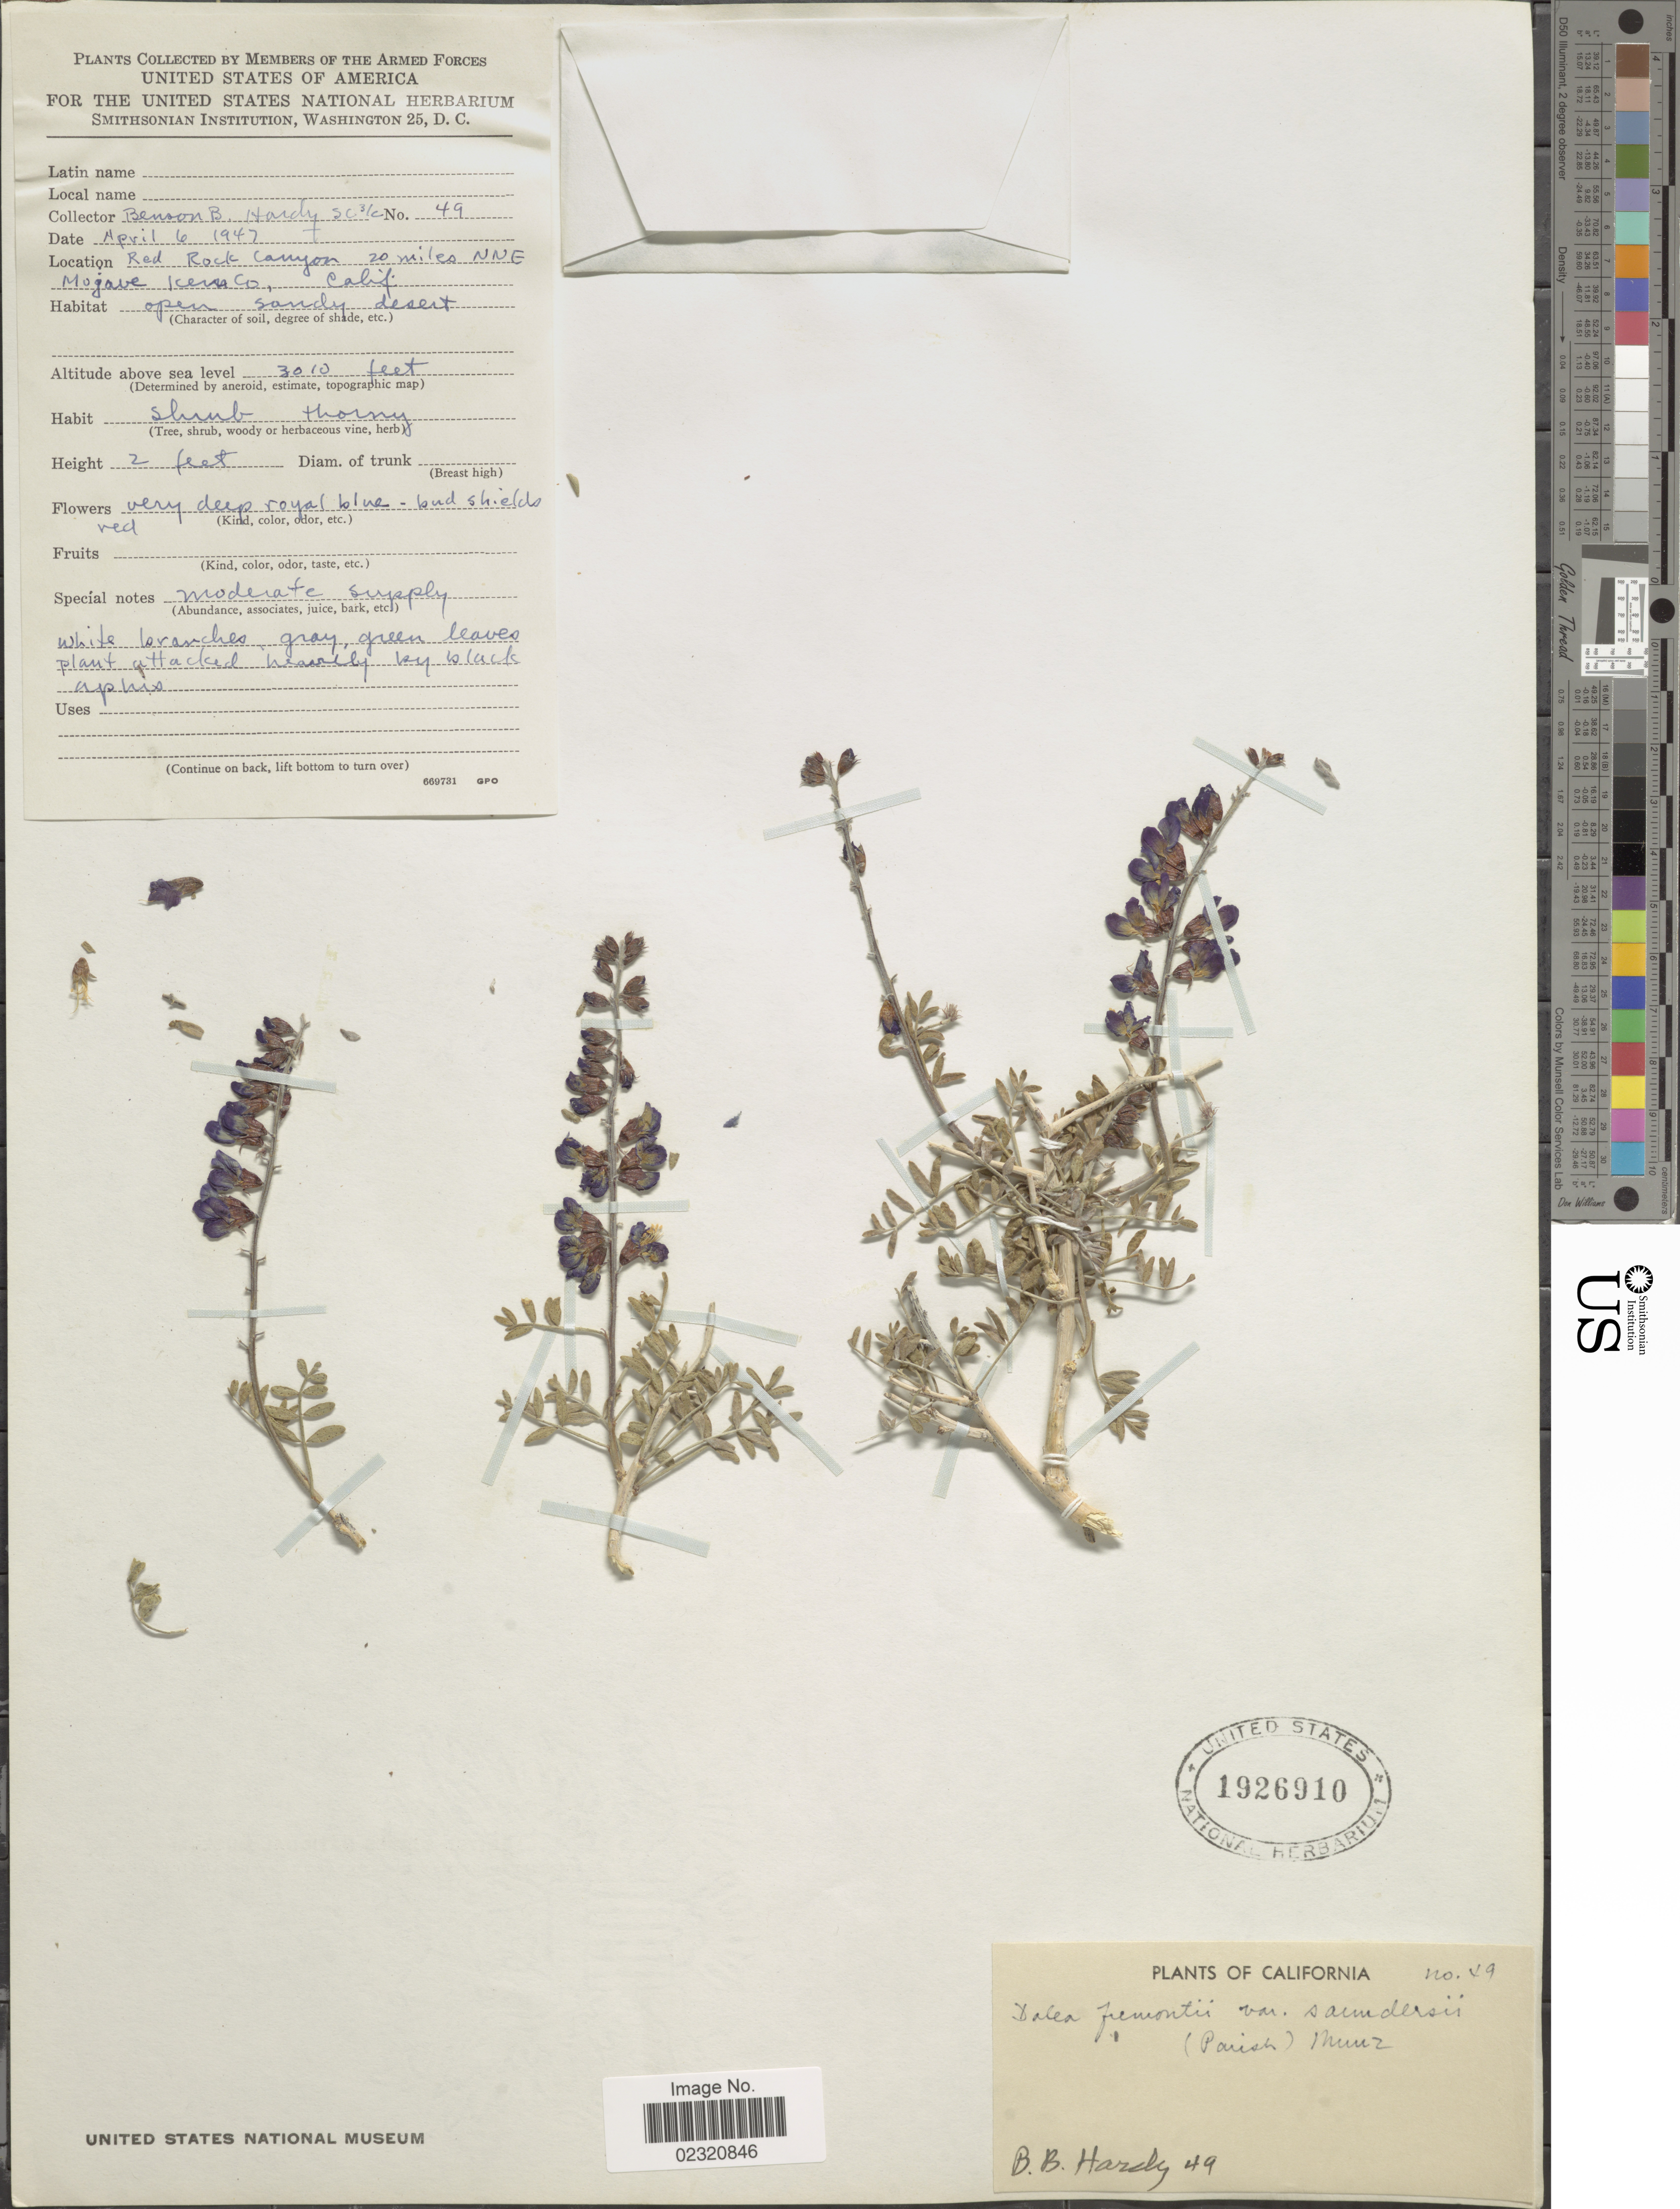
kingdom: Plantae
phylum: Tracheophyta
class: Magnoliopsida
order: Fabales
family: Fabaceae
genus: Psorothamnus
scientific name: Psorothamnus arborescens var. minutifolius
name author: (Parish) Barneby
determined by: Strong, Mark T., (BOT), Smithsonian Institution - National Museum of Natural History (UNITED STATES)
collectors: B. Hardy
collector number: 49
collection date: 1947-04-06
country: United States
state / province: California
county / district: Kern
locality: Red Rock Canyon 20 miles NNE Mojave Kern Co.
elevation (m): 917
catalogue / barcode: US 1926910